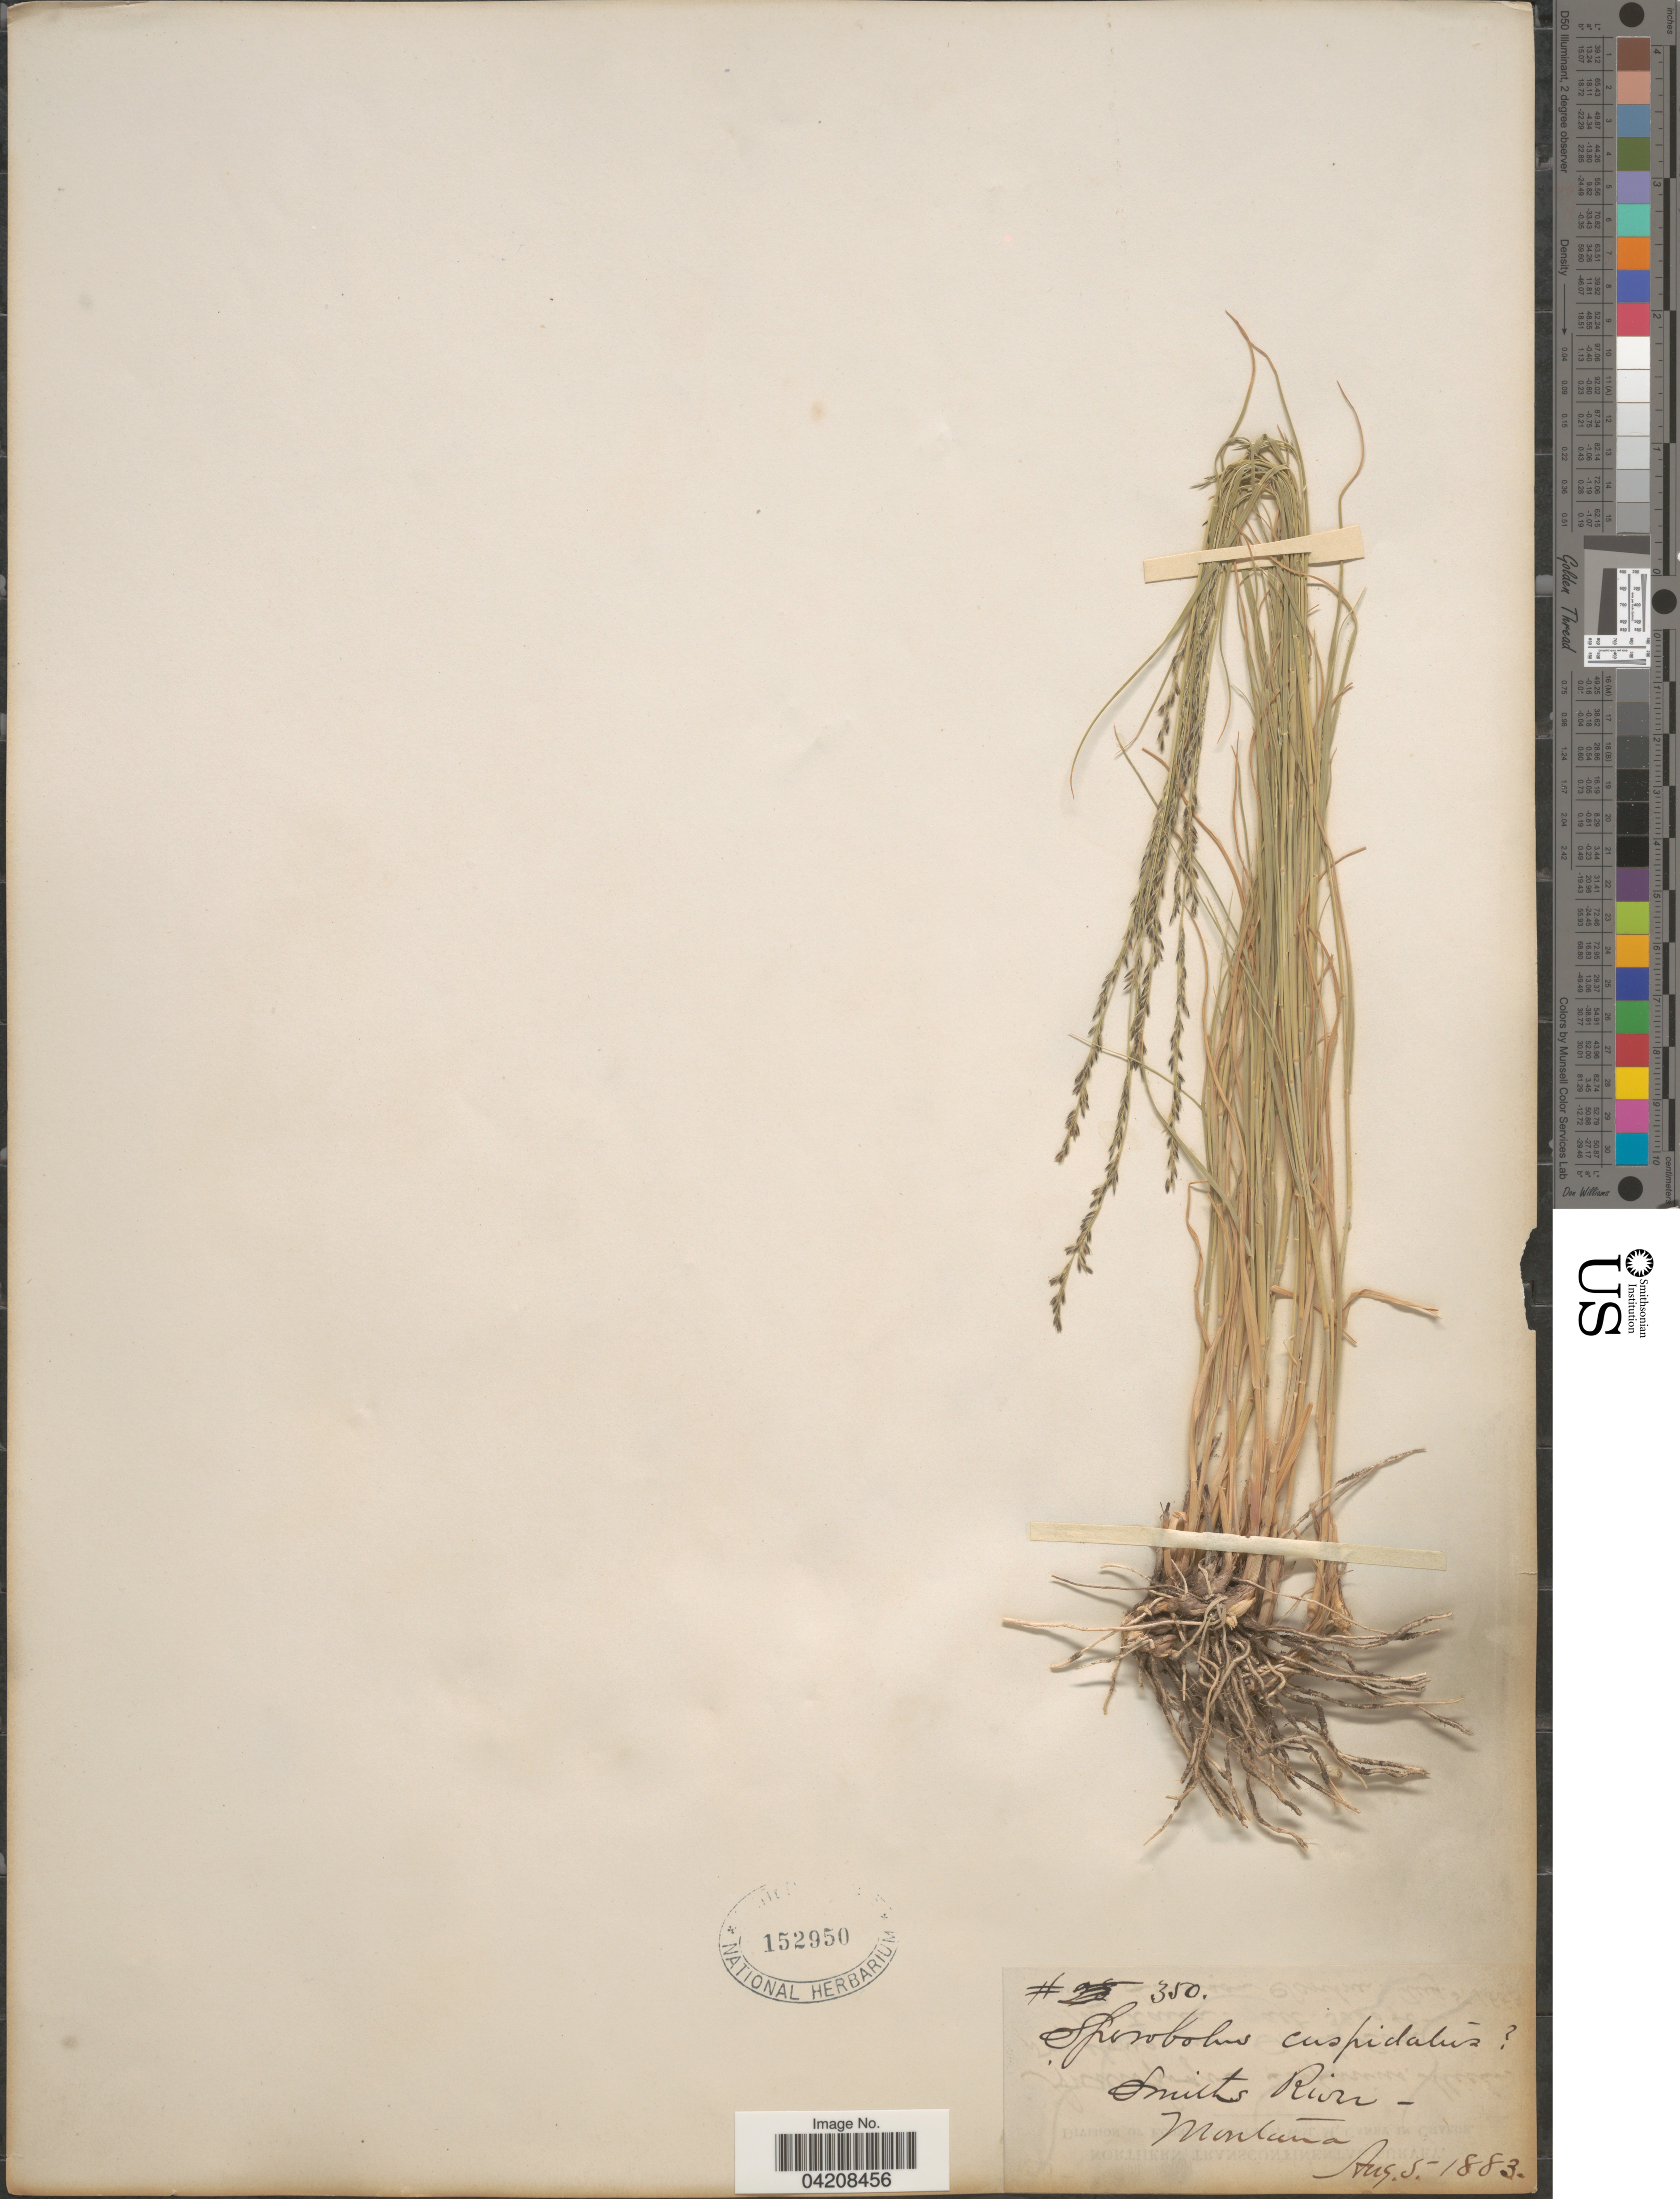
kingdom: Plantae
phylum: Tracheophyta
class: Liliopsida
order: Poales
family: Poaceae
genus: Muhlenbergia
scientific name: Muhlenbergia cuspidata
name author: (Torr. ex Hook.) Rydb.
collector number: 350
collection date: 1883-08-05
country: United States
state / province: Montana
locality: Smiths River.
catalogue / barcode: US 152950